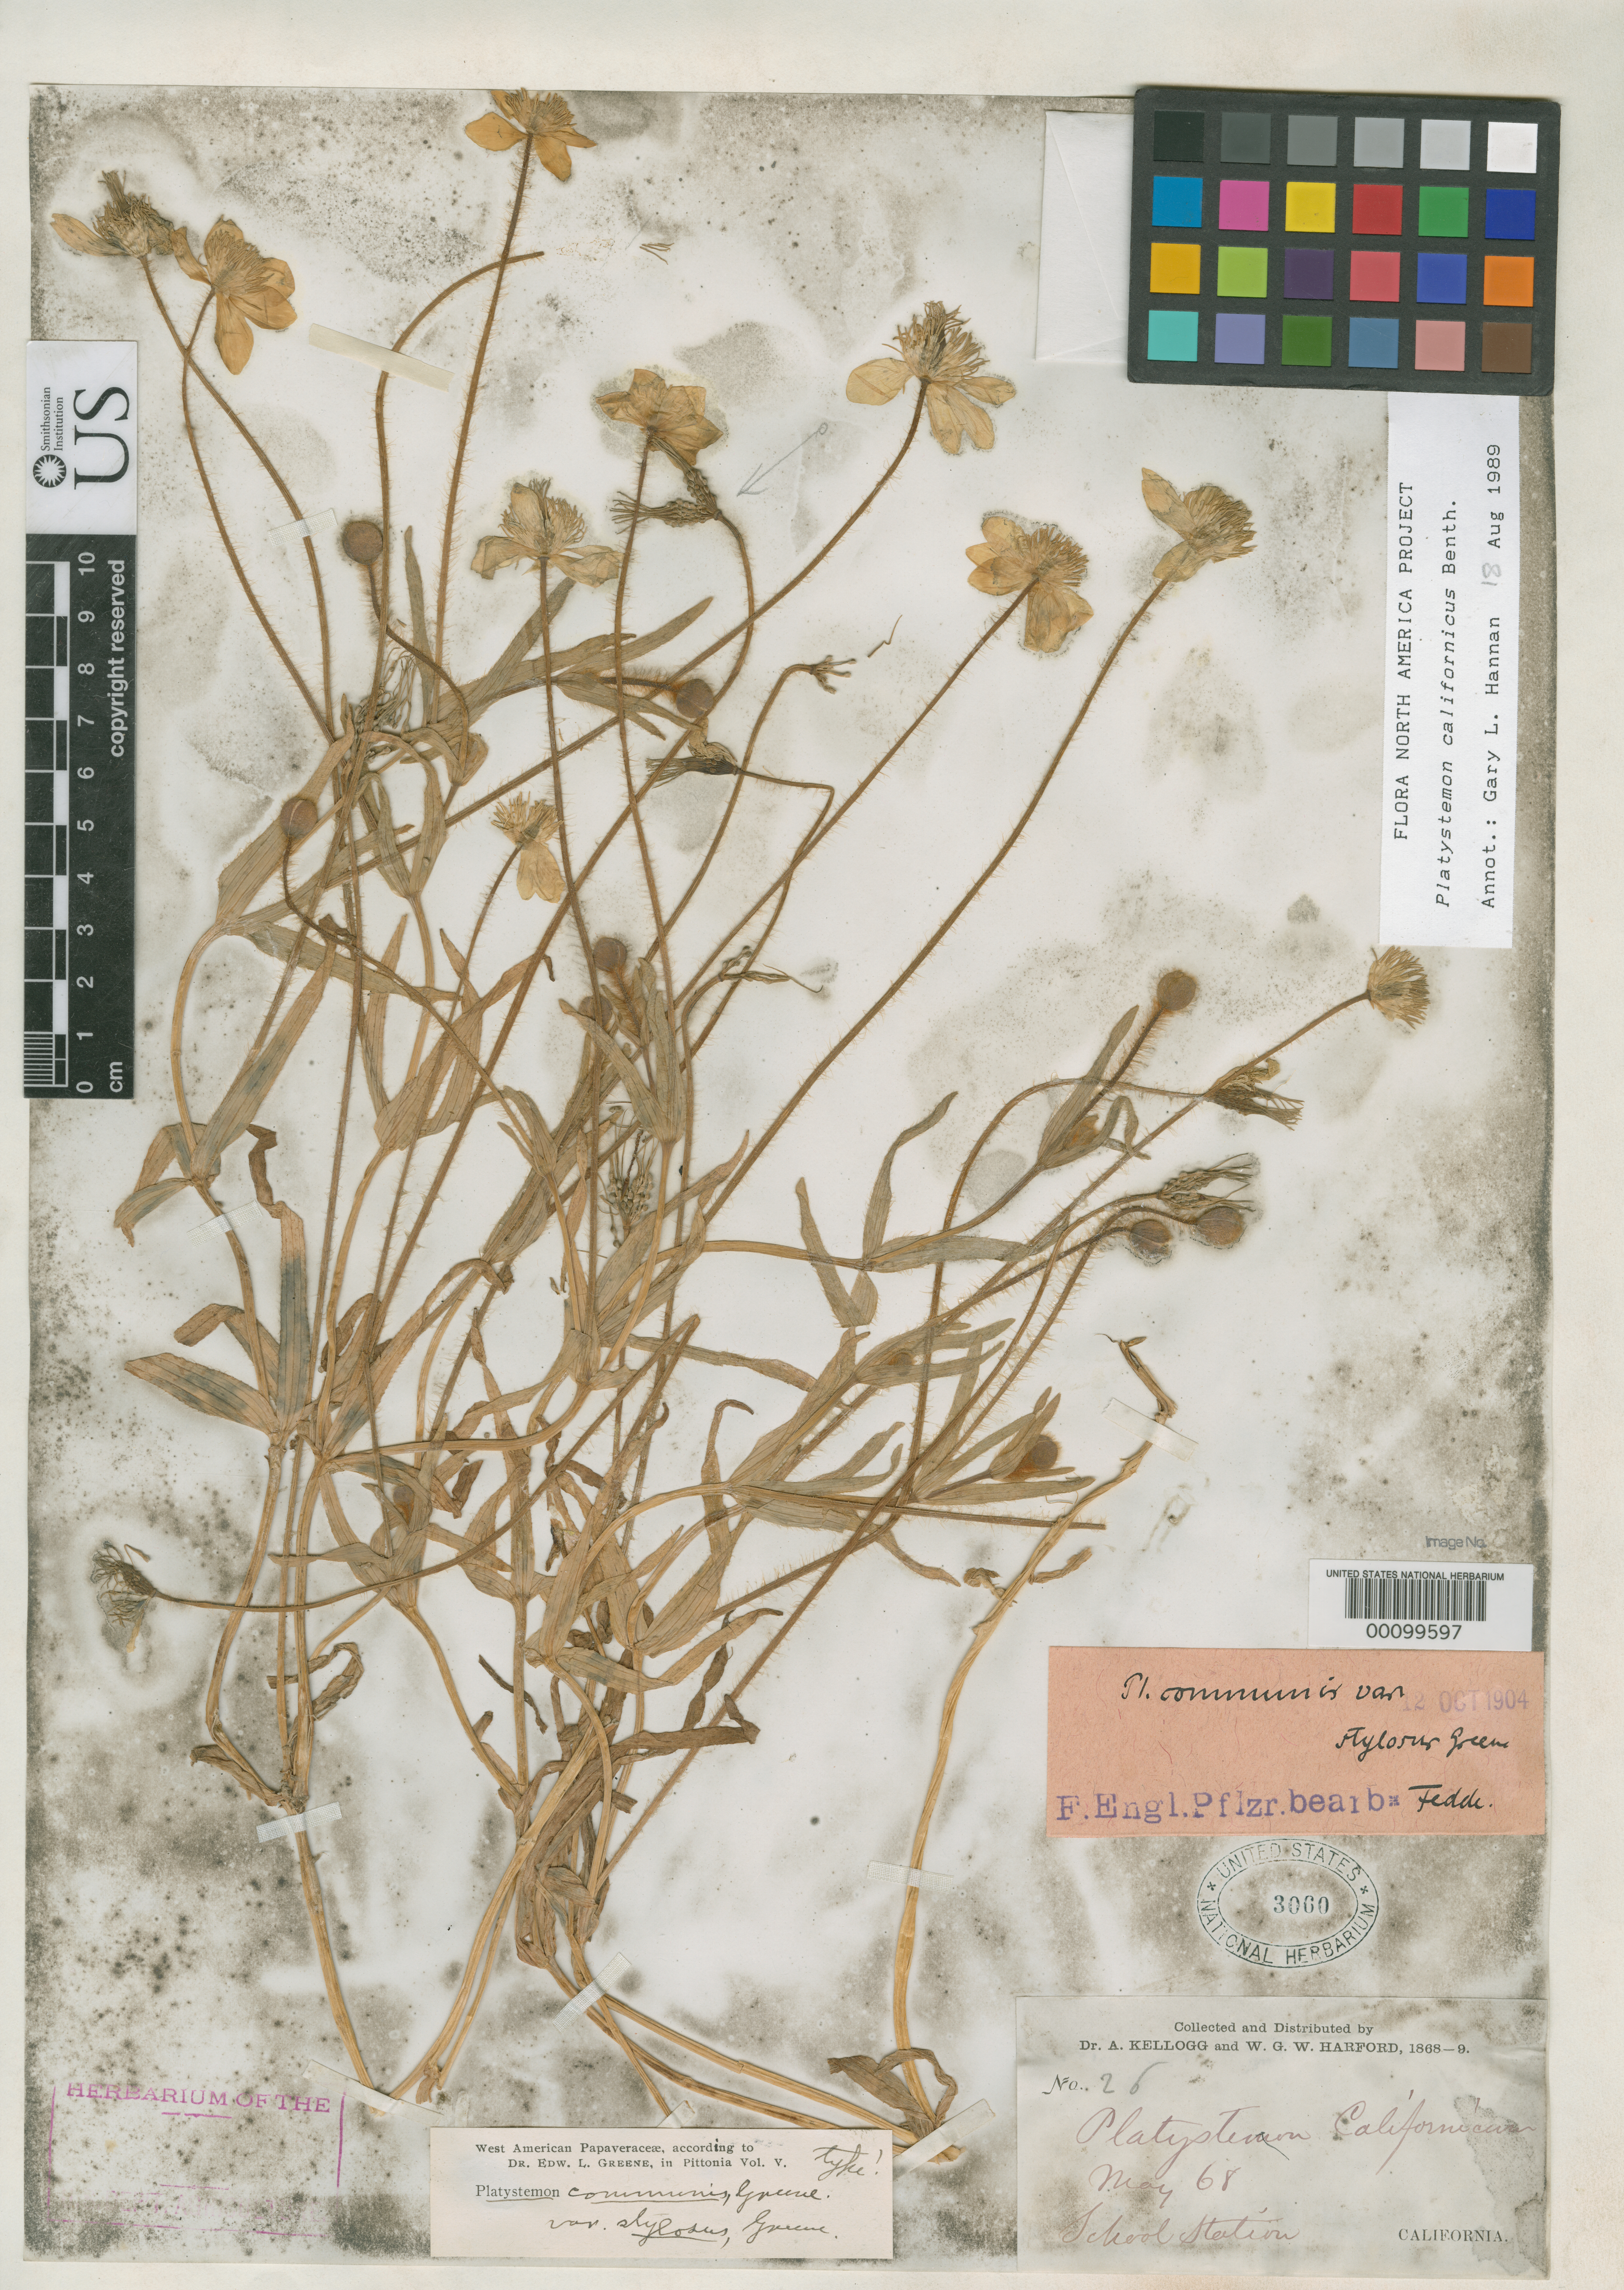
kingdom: Plantae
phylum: Tracheophyta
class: Magnoliopsida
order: Ranunculales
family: Papaveraceae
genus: Platystemon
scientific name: Platystemon communis var. stylosus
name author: Greene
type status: Holotype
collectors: A. Kellogg & W. G. W. Harford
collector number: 26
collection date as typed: May 1868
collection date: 1868-05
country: United States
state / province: California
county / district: San Francisco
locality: Near San Francisco (school station), toward Lake Merced.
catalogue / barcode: US 3060